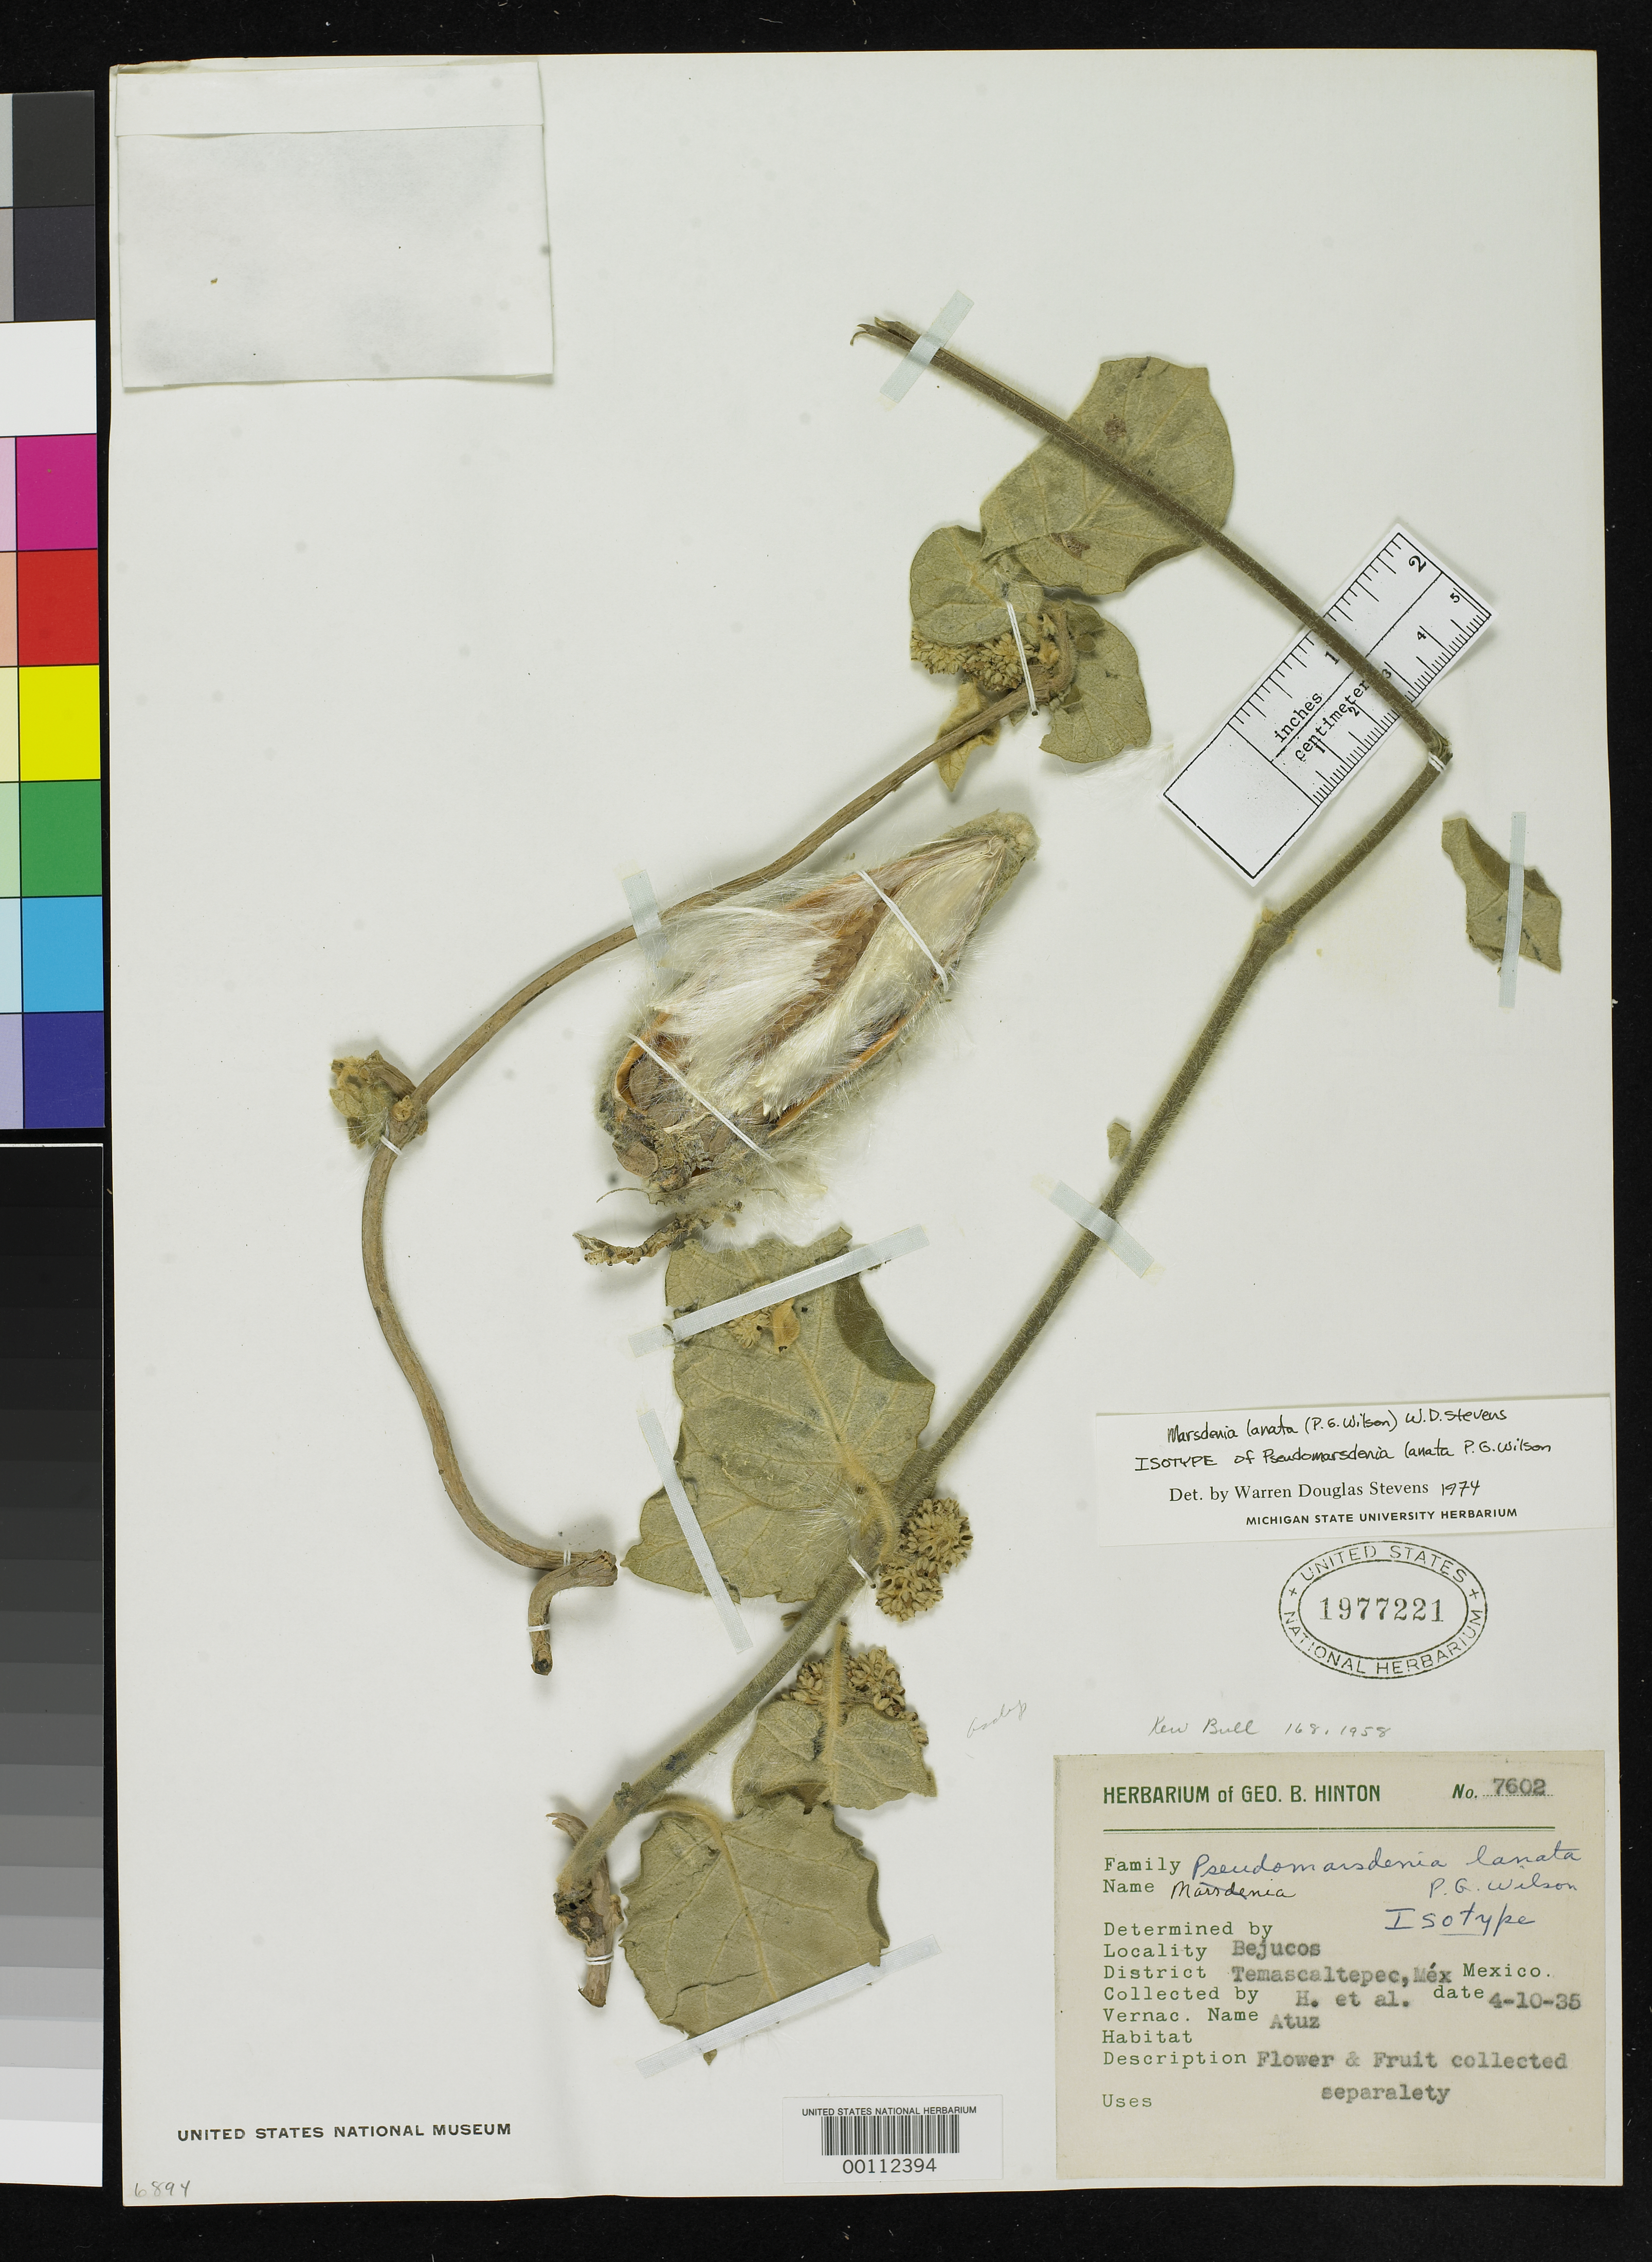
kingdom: Plantae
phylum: Tracheophyta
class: Magnoliopsida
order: Gentianales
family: Apocynaceae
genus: Pseudomarsdenia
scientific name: Pseudomarsdenia lanata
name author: Paul G. Wilson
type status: Isotype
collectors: G. B. Hinton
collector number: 7602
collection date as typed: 10 Apr 1935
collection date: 1935-04-10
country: Mexico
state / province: México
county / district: Temascaltepec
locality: Ixtapan.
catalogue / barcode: US 1977221